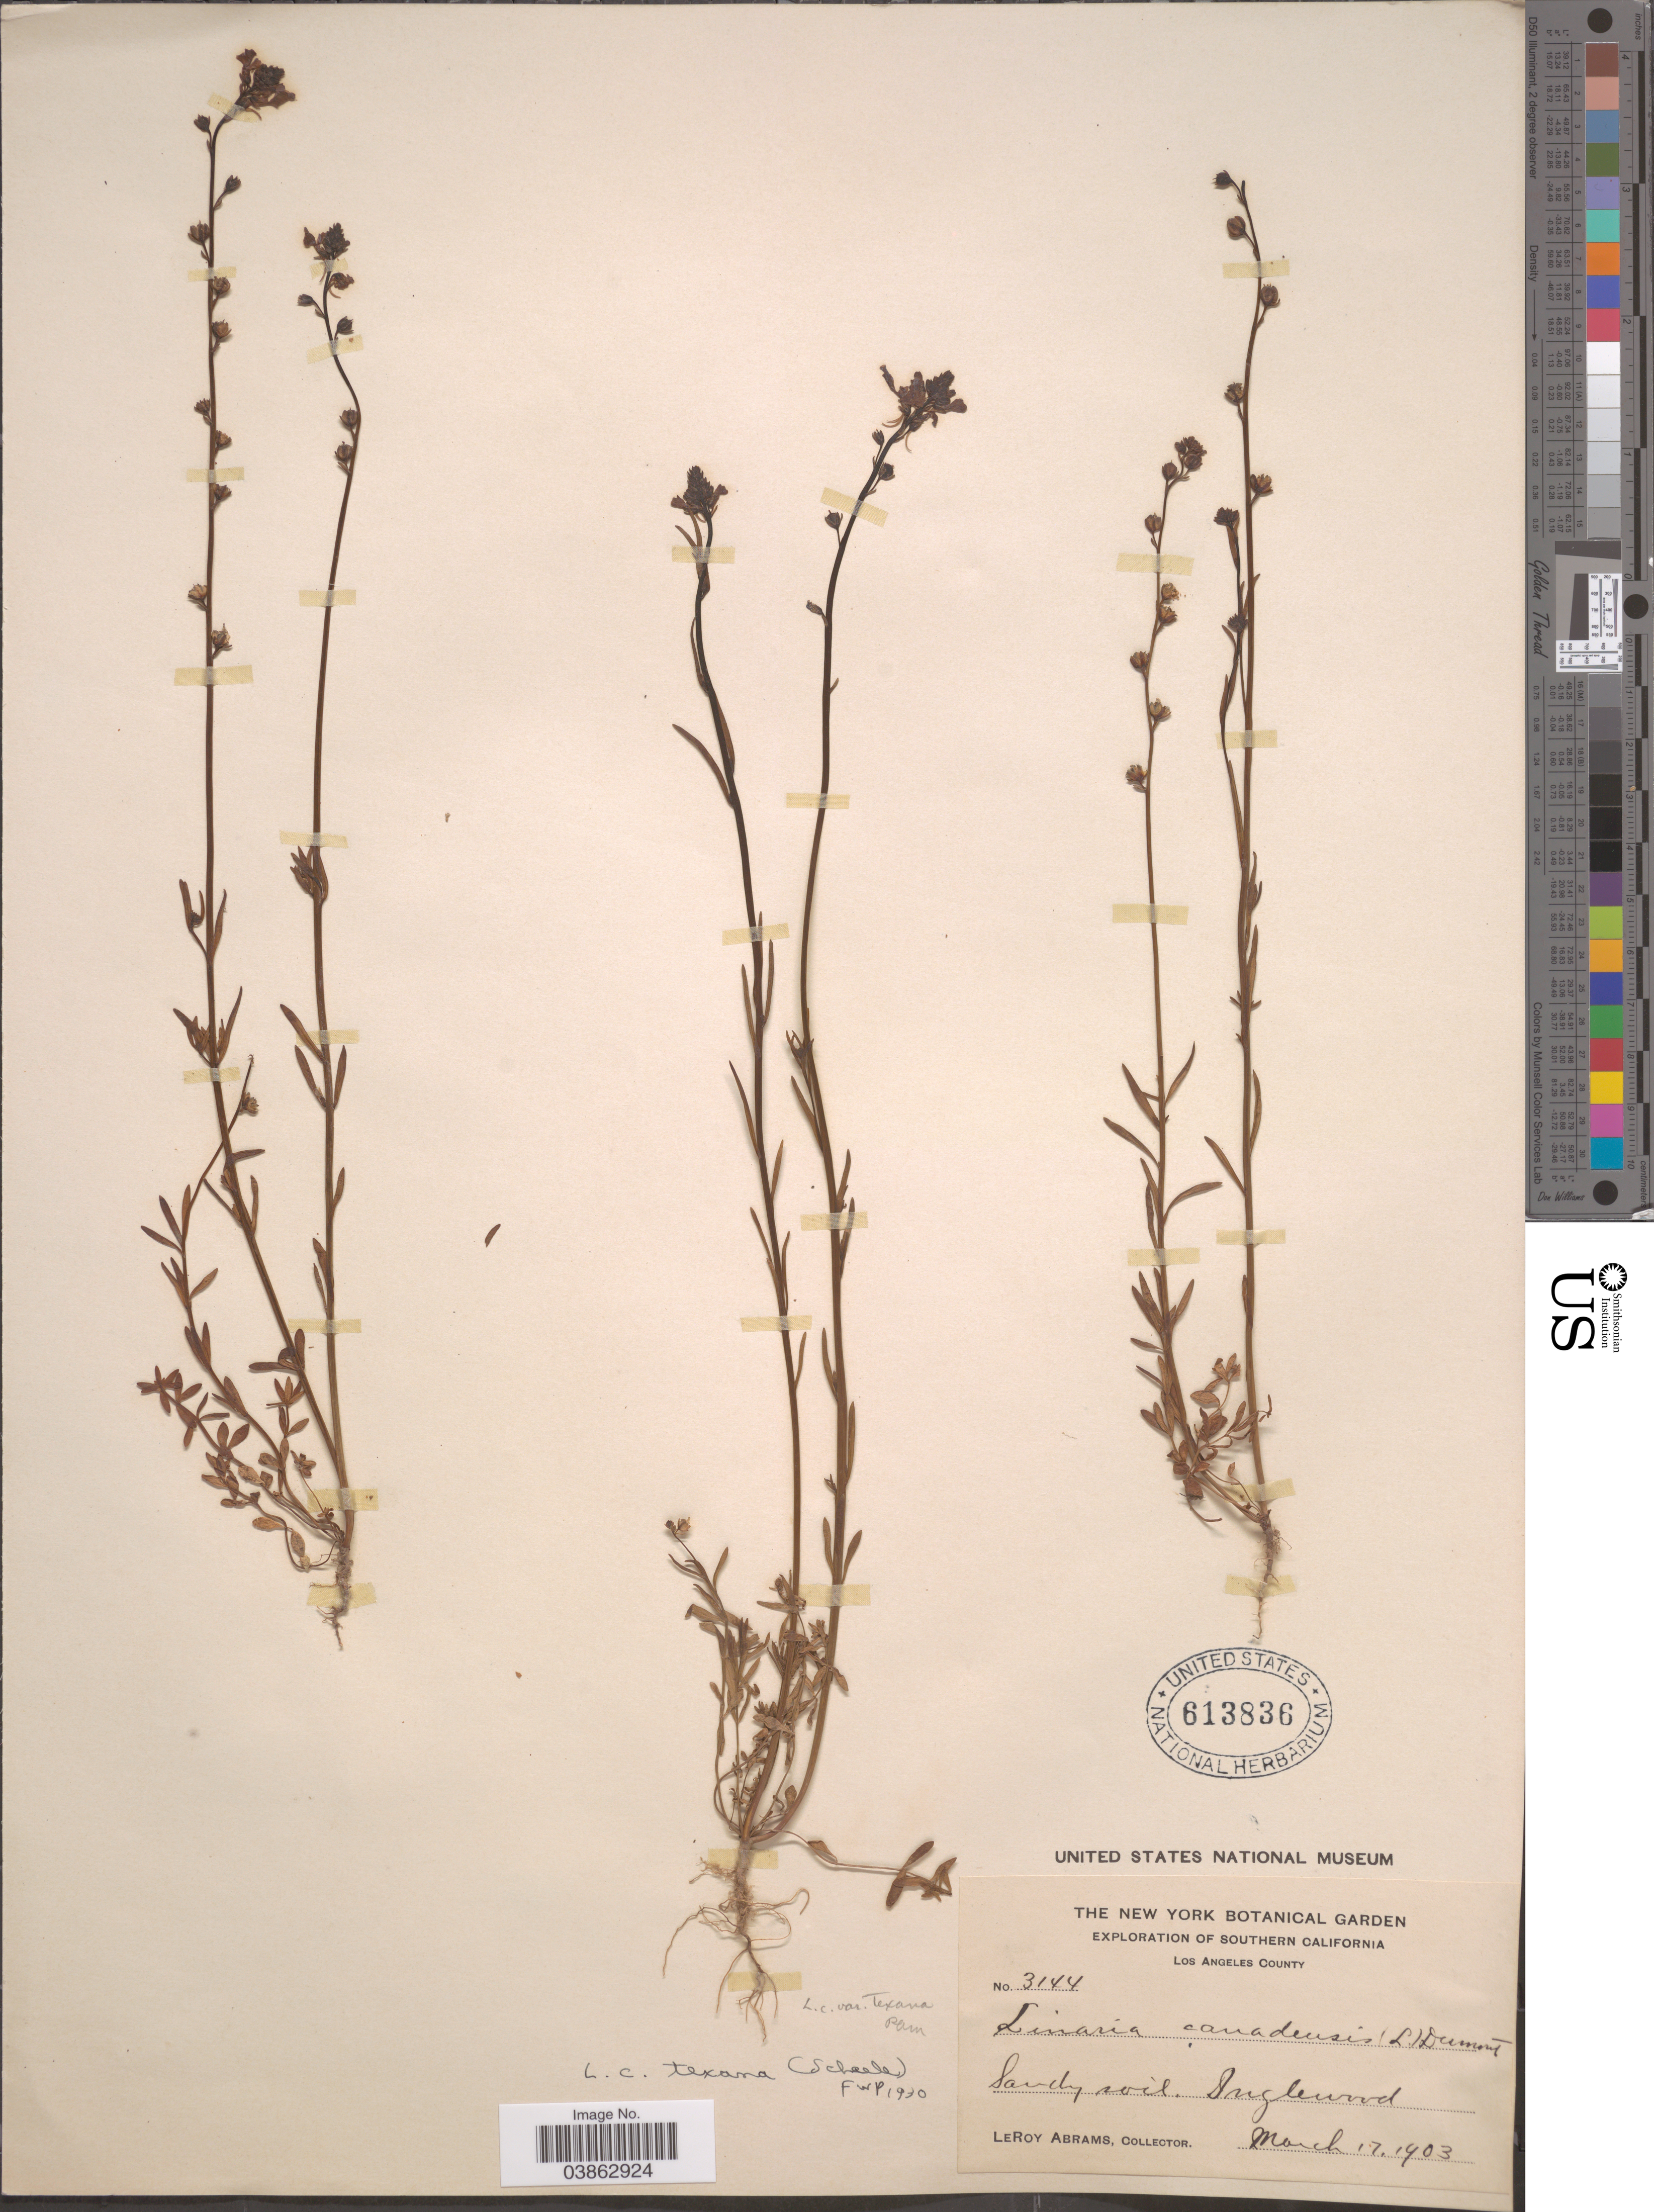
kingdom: Plantae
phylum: Tracheophyta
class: Magnoliopsida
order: Lamiales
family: Plantaginaceae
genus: Linaria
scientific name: Linaria texana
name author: Scheele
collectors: L. Abrams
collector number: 3144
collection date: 1903-03-17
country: United States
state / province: California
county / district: Los Angeles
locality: Southern California. Los Angeles County. Sandy soil. Inglewood.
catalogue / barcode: US 613836